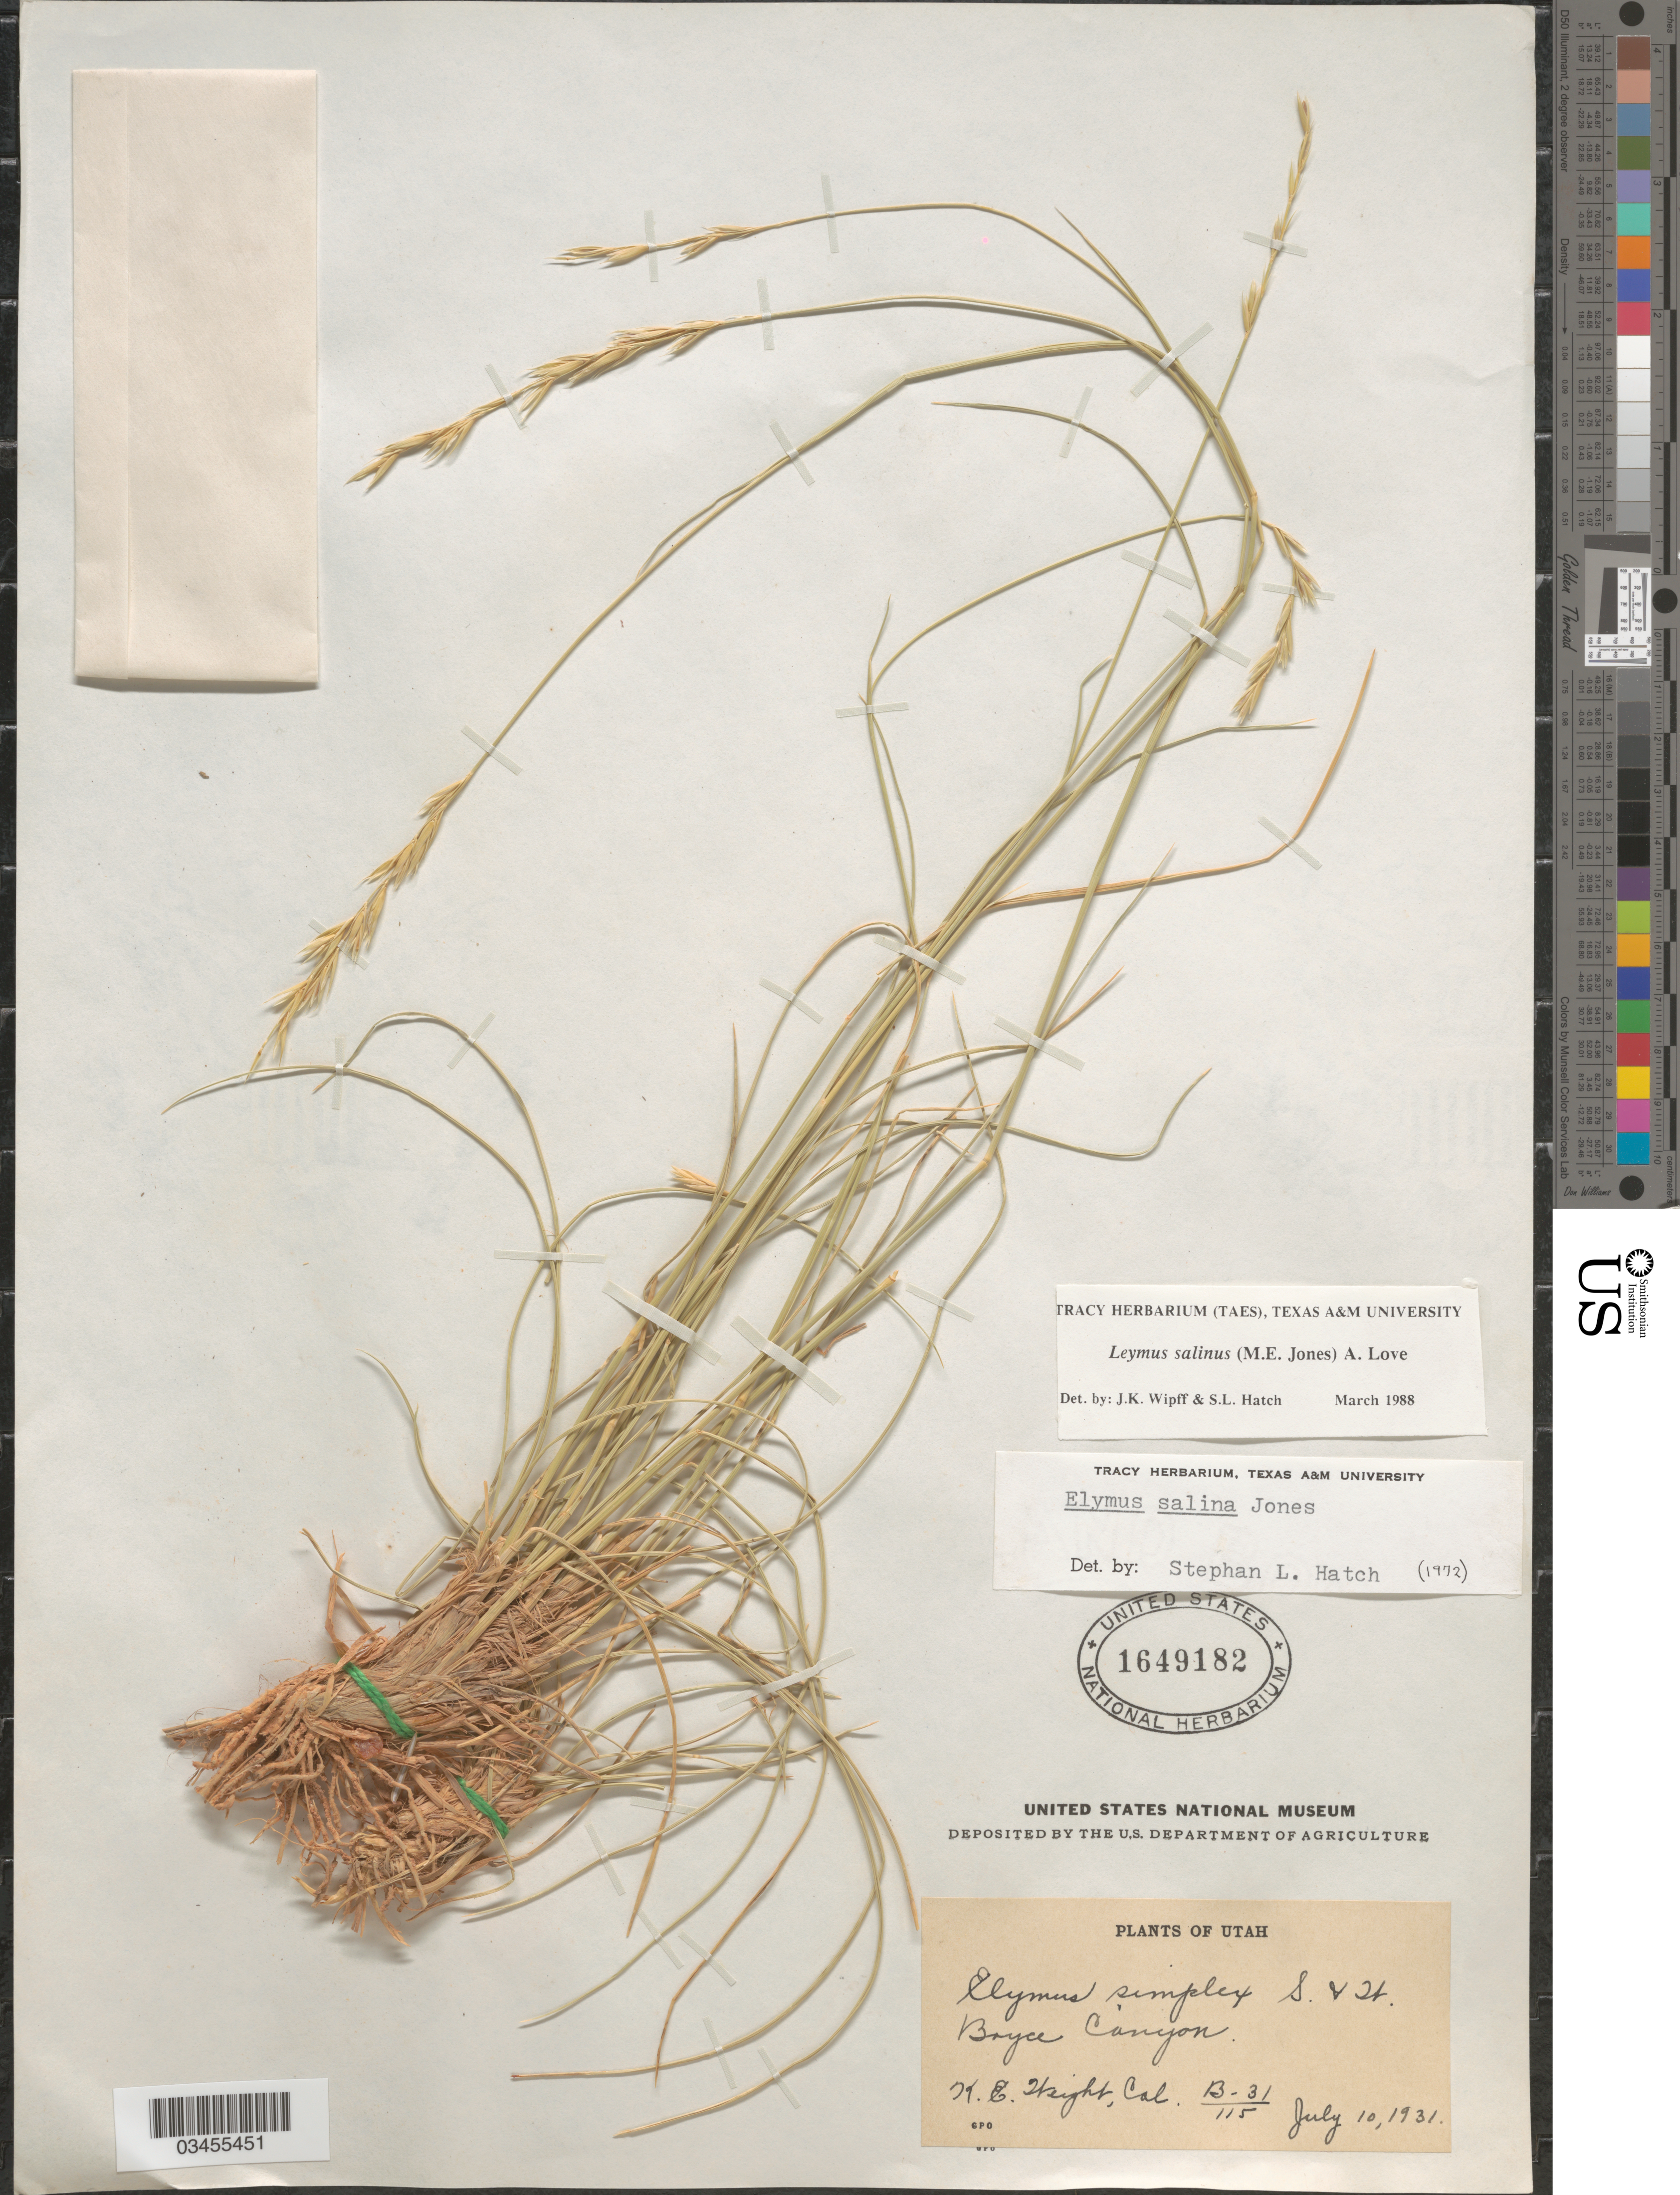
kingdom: Plantae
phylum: Tracheophyta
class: Liliopsida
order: Poales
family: Poaceae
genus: Leymus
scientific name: Leymus salina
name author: (M.E. Jones) Á. Löve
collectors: K. Wright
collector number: B-31/115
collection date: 1931-07-10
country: United States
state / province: Utah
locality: Bryce Canyon.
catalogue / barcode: US 1649182